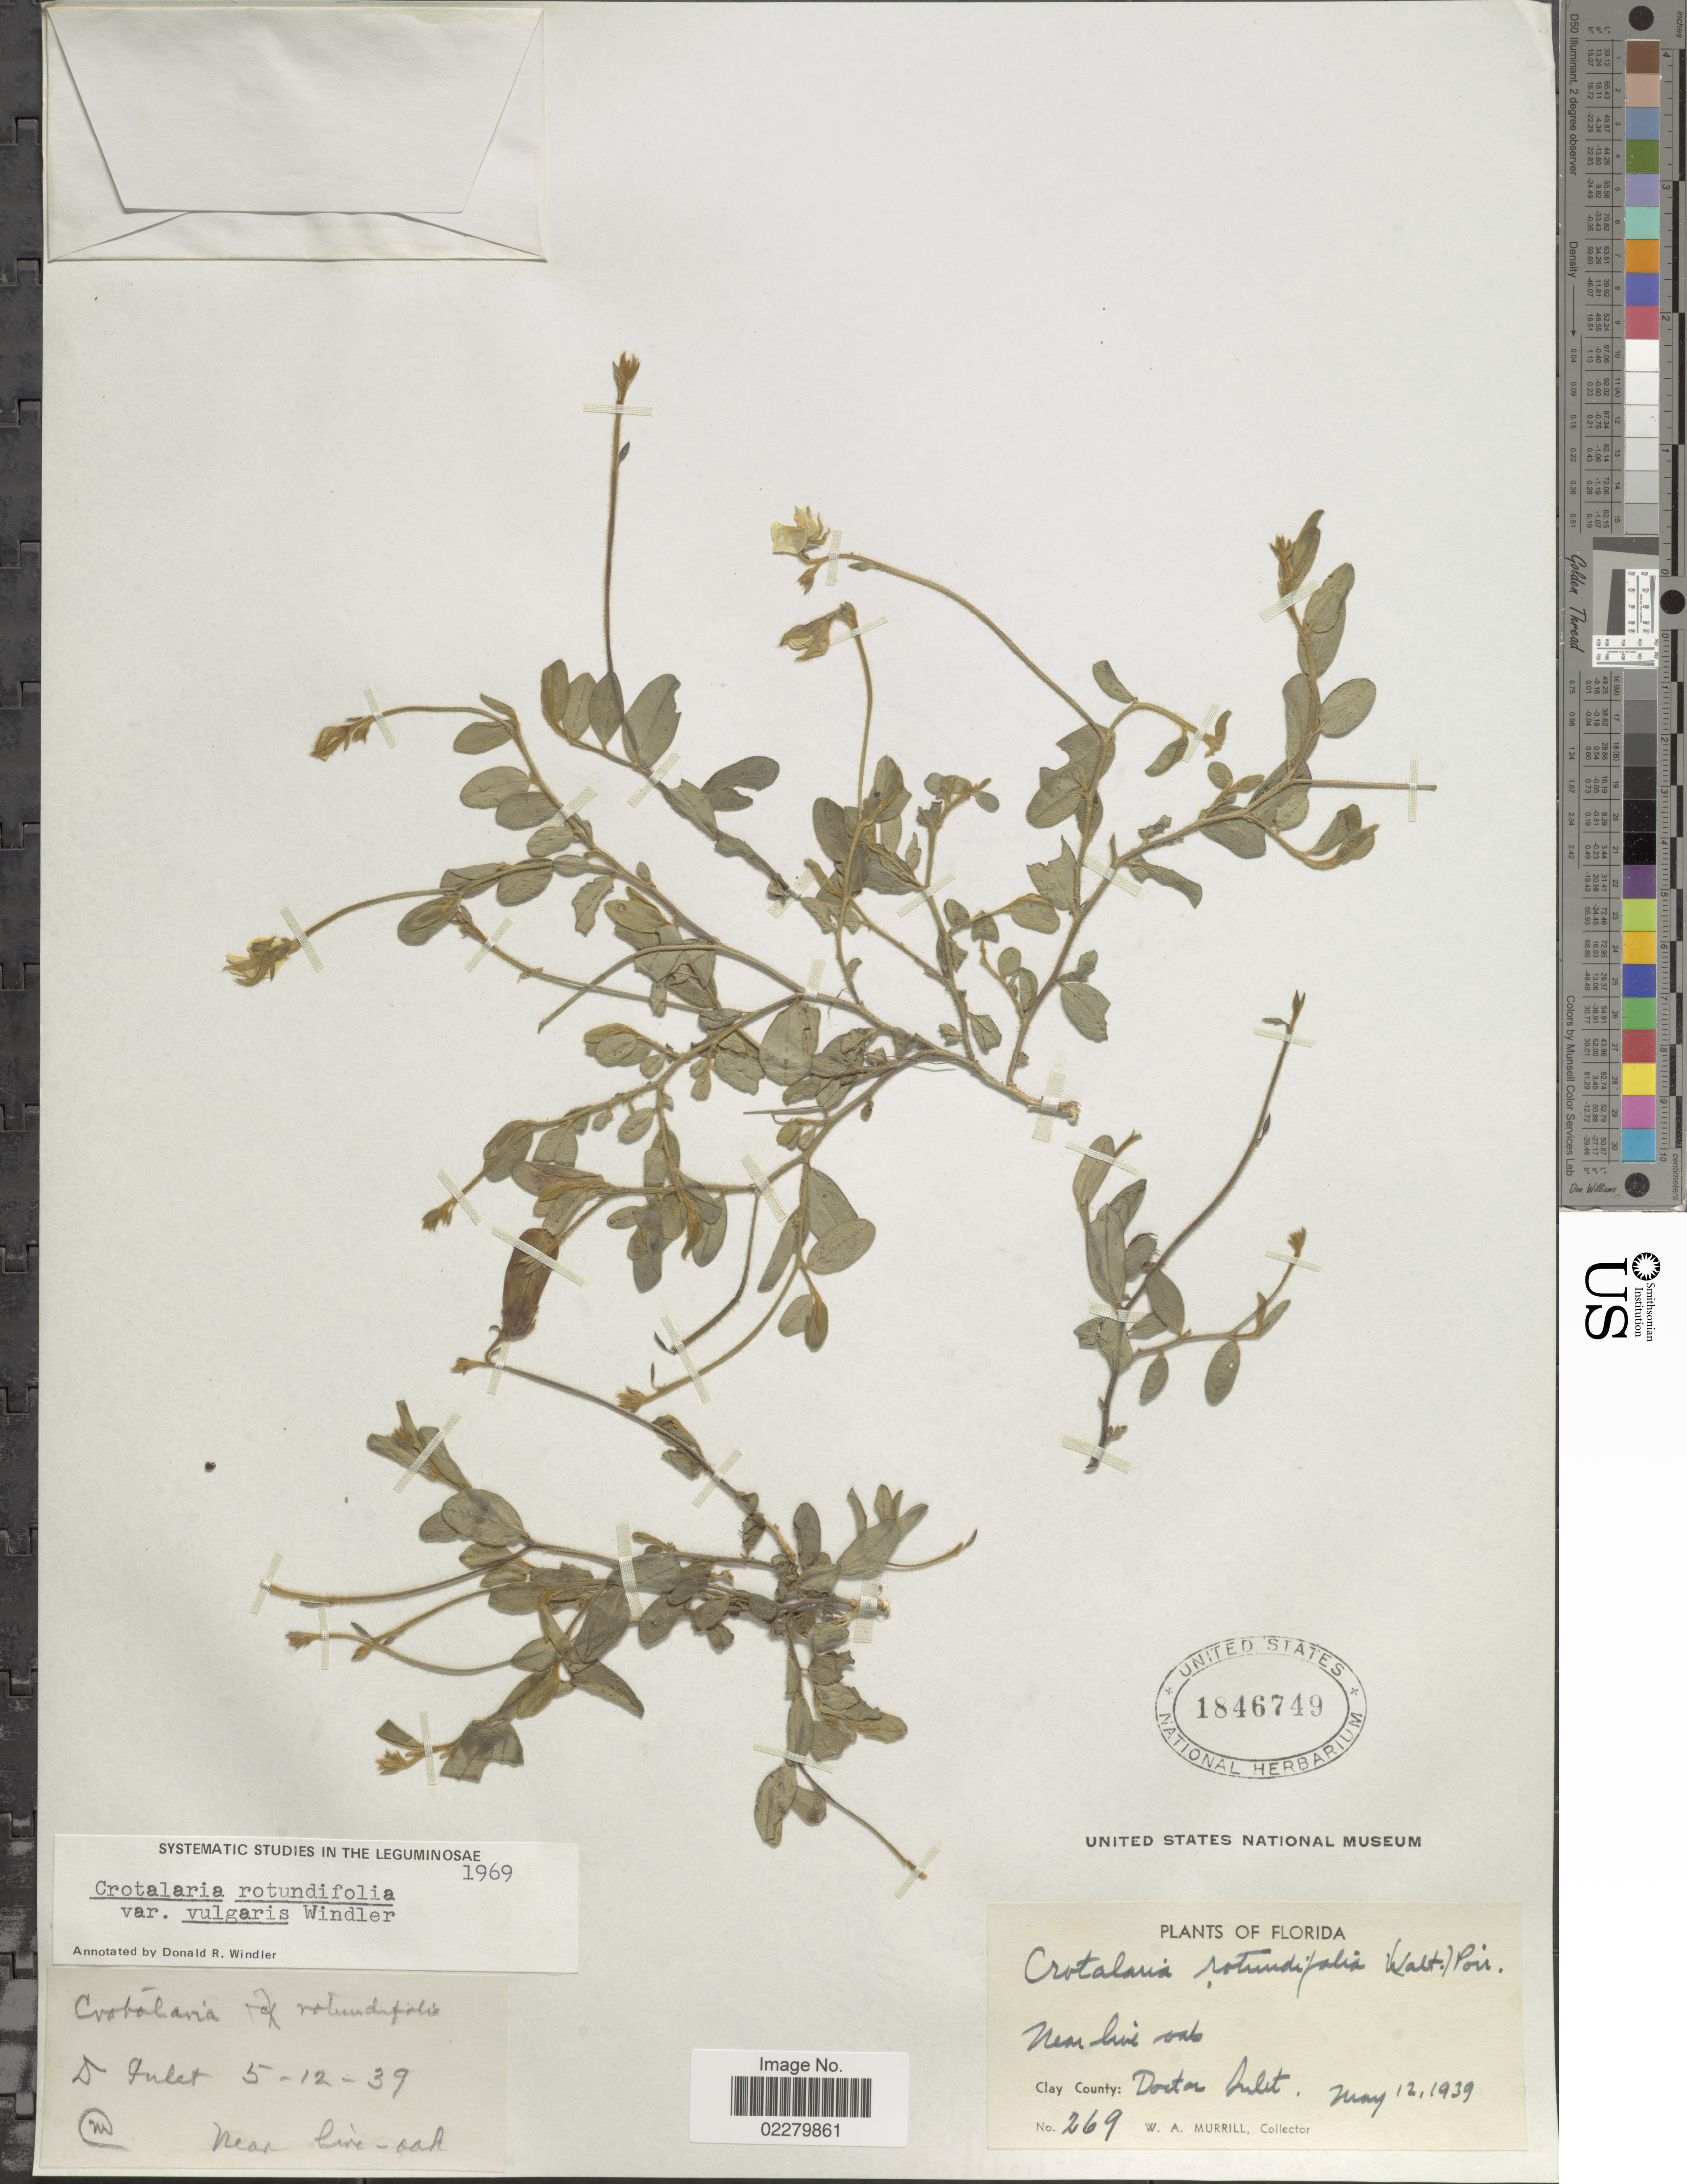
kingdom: Plantae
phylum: Tracheophyta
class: Magnoliopsida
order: Fabales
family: Fabaceae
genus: Crotalaria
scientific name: Crotalaria rotundifolia var. vulgaris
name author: Windler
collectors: W. A. Murrill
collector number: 269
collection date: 1939-05-12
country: United States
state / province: Florida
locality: Clay County: Doctor Inlet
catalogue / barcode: US 1846749